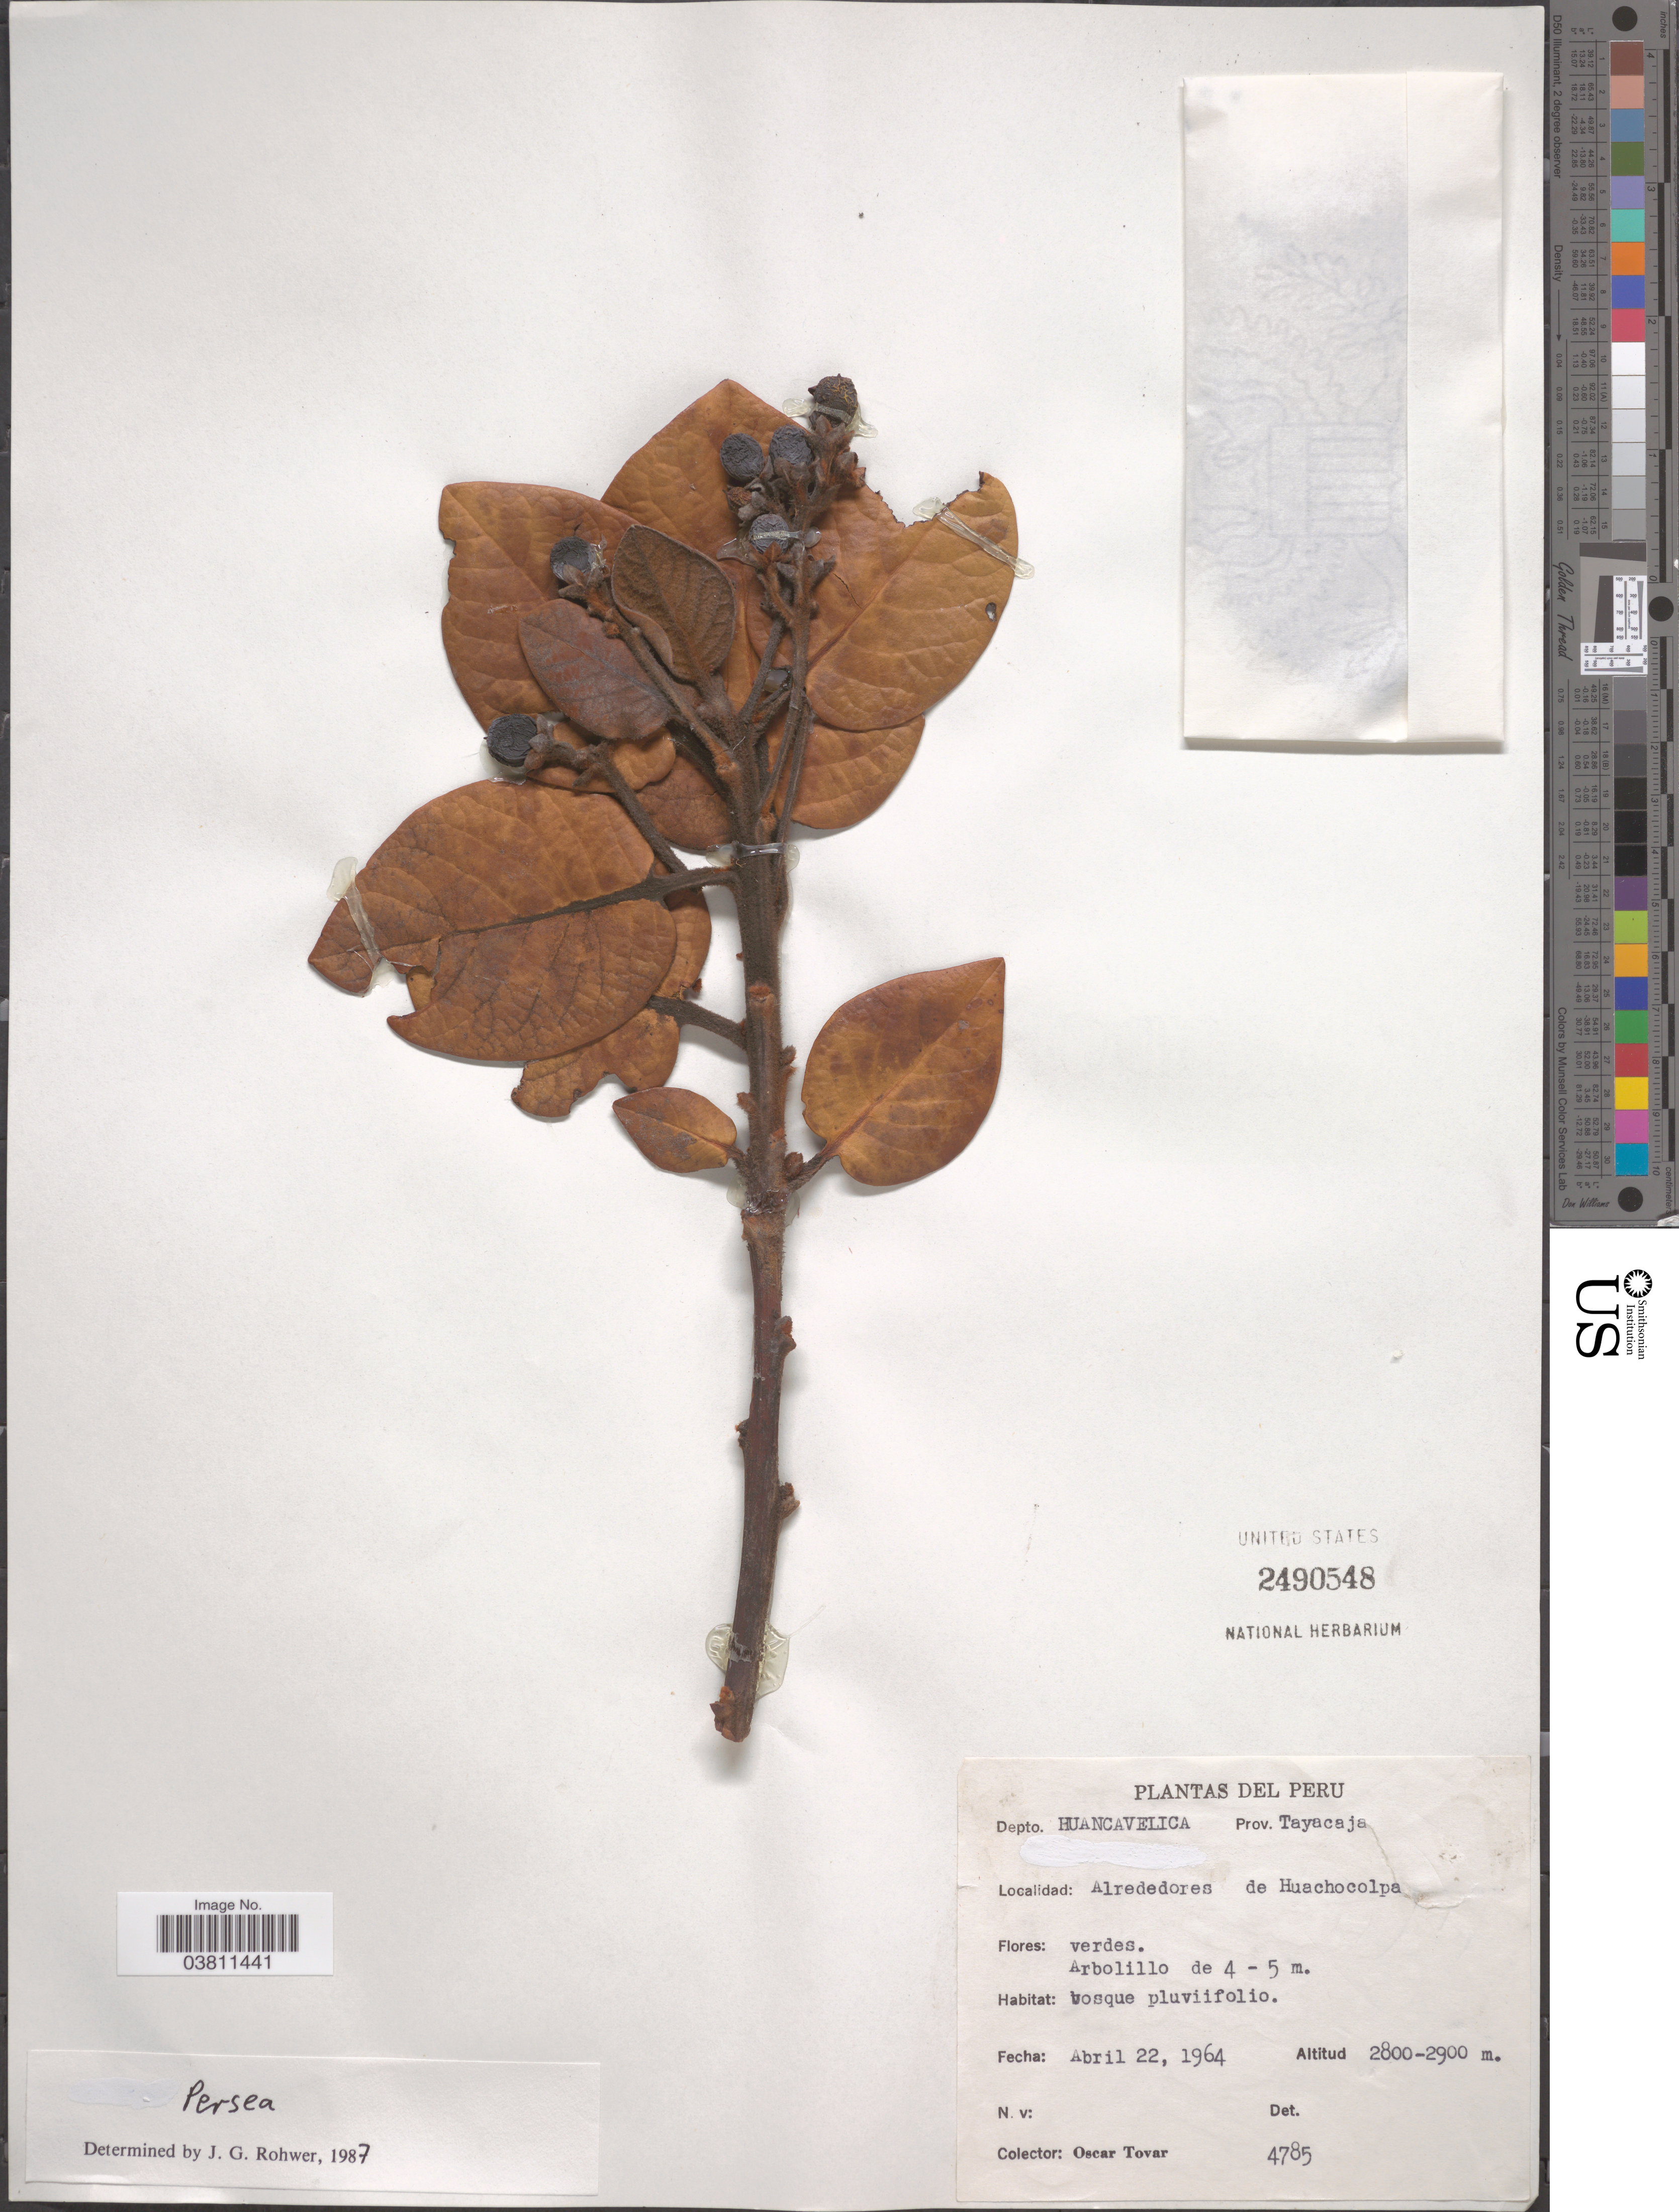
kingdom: Plantae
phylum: Tracheophyta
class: Magnoliopsida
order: Laurales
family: Lauraceae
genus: Persea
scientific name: Persea sp.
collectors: Ó. Tovar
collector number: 4785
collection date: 1964-04-22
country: Peru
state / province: Huancavelica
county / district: Tayacaja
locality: Depto. Huancavelica Prov. Tayacaja. Alrededores de Huachocolpa.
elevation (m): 2800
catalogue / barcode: US 2490548